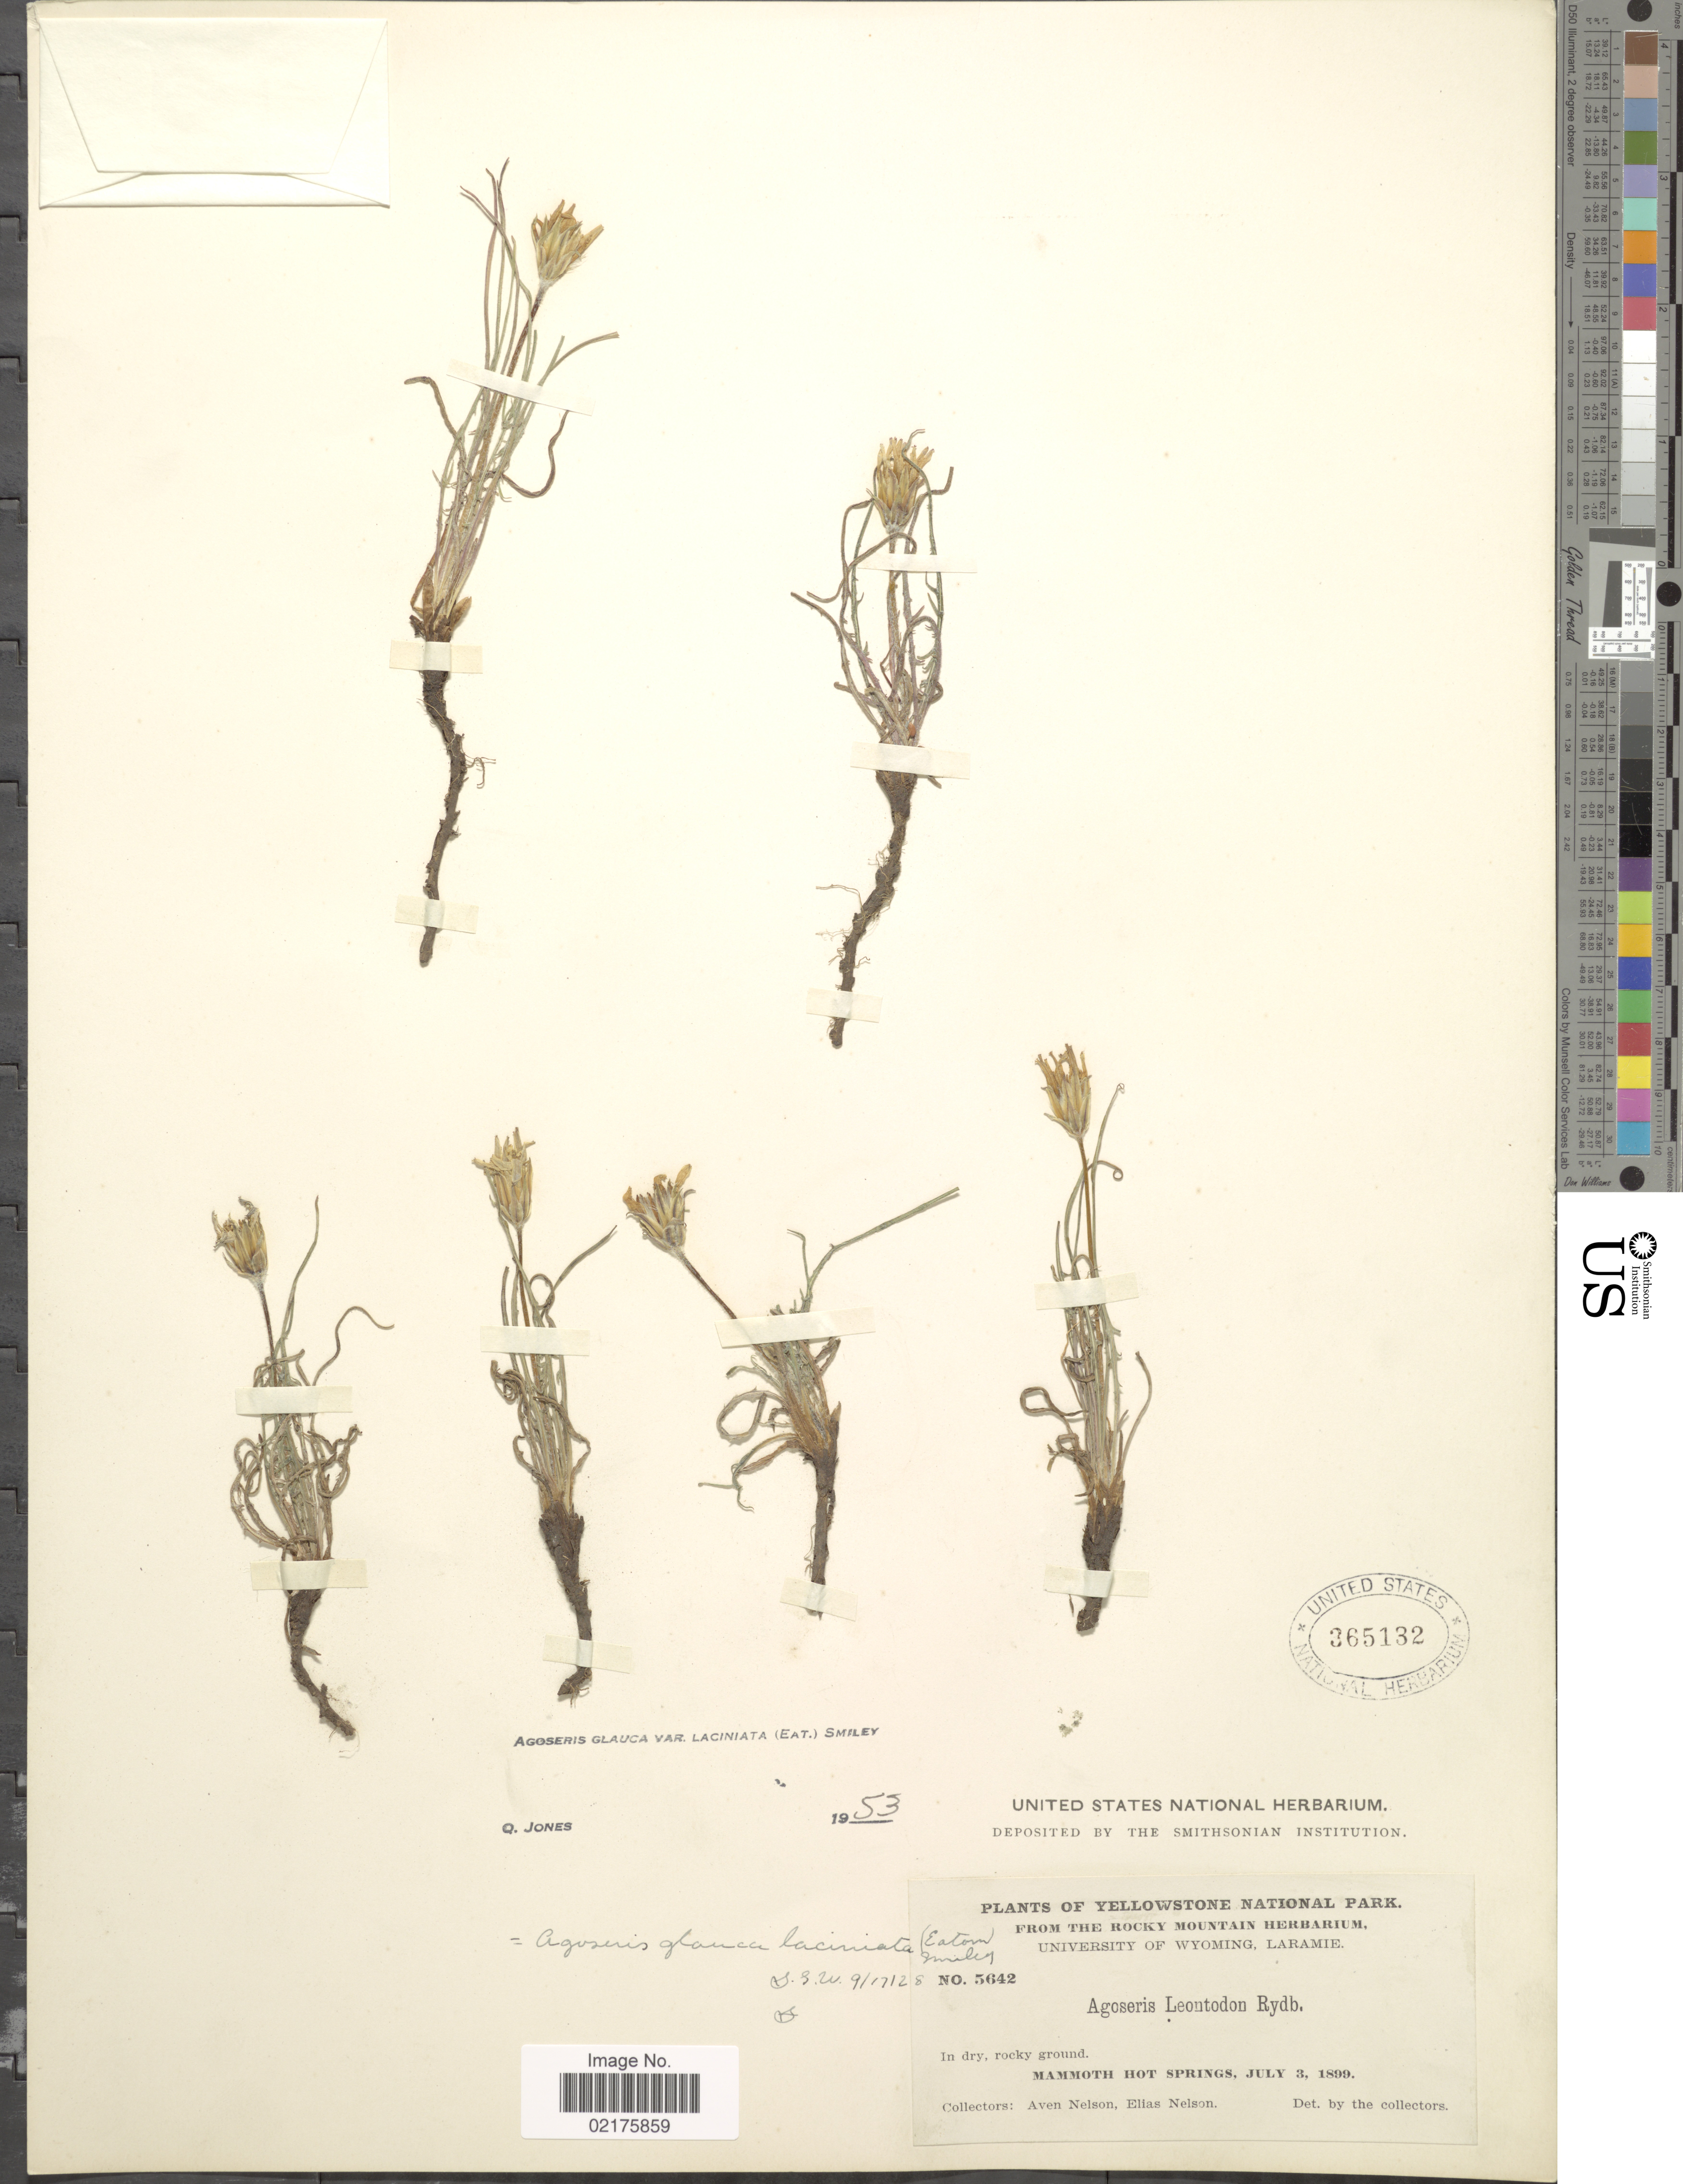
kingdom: Plantae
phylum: Tracheophyta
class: Magnoliopsida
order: Asterales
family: Asteraceae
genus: Agoseris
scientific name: Agoseris parviflora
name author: (Nutt.) D. Dietr.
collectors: A. Nelson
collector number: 5642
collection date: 1899-07-03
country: United States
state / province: Wyoming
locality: Yellowstone National Park, Mammoth Hot Springs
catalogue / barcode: US 365132